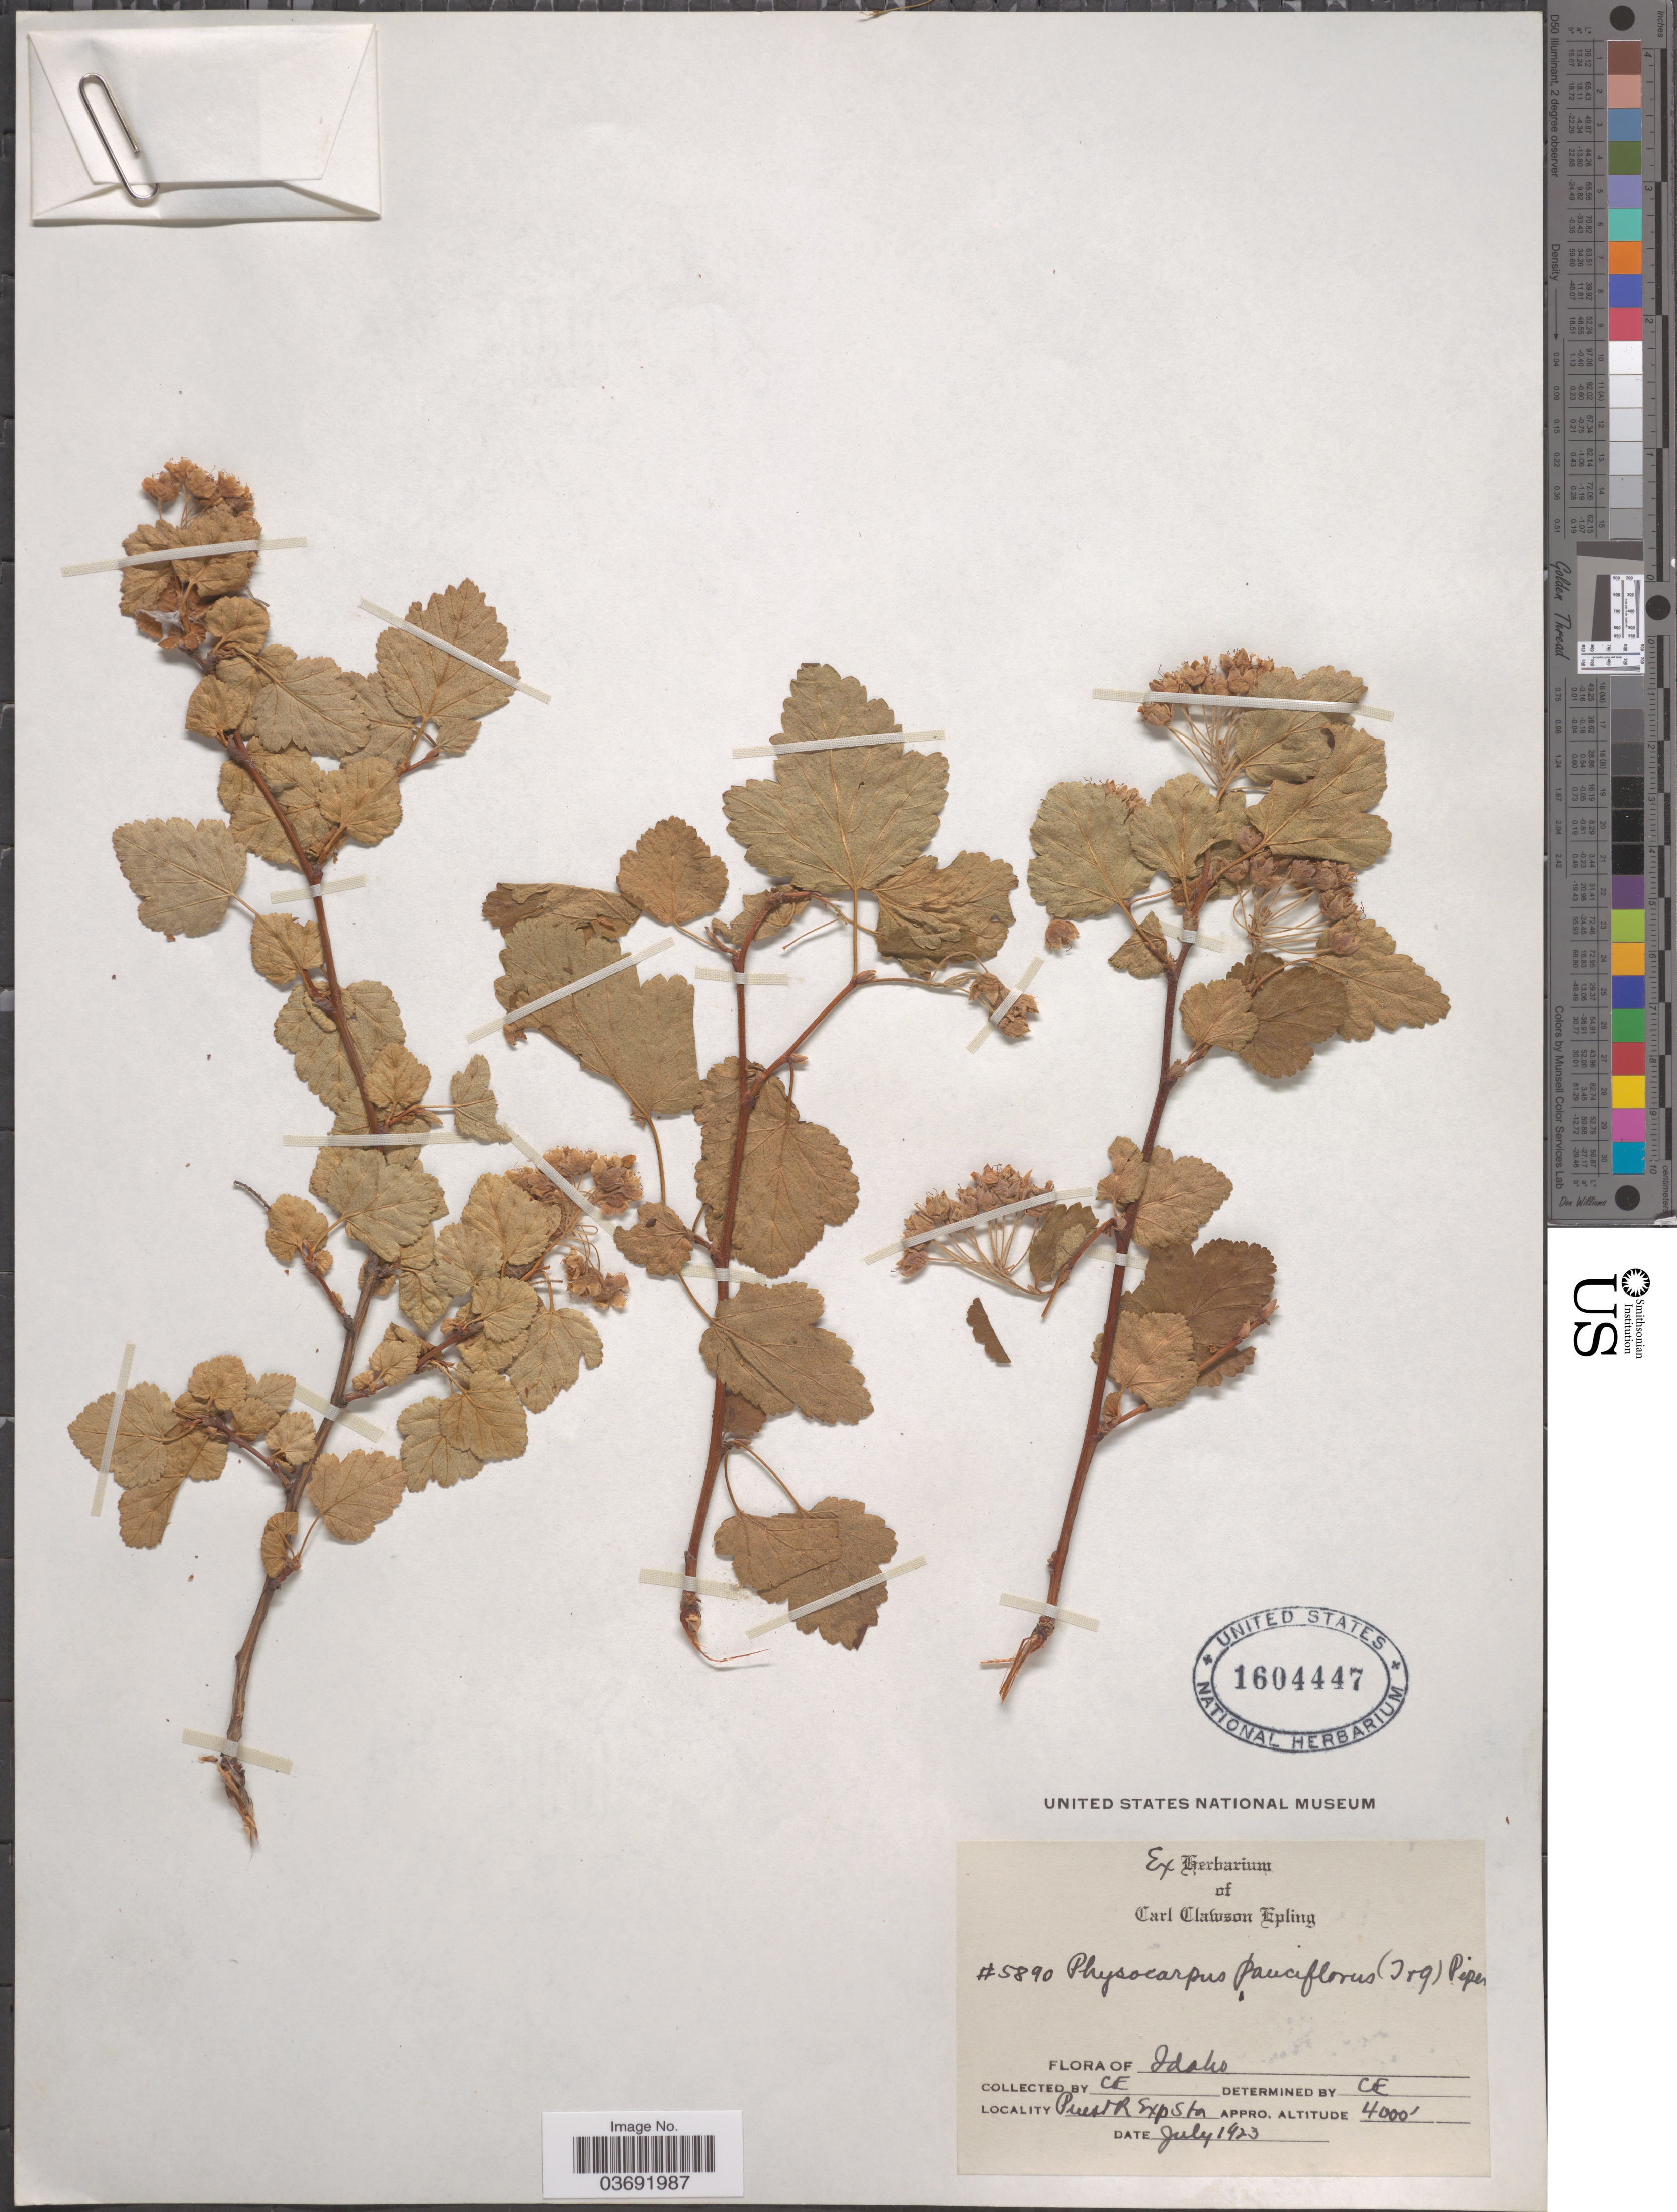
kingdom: Plantae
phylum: Tracheophyta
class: Magnoliopsida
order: Rosales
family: Rosaceae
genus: Physocarpus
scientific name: Physocarpus malvaceus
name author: (Greene) Kuntze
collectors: C. C. Epling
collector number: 5890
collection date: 1923-07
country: United States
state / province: Idaho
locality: Priest R Exp Sta.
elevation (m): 1219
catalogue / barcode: US 1604447